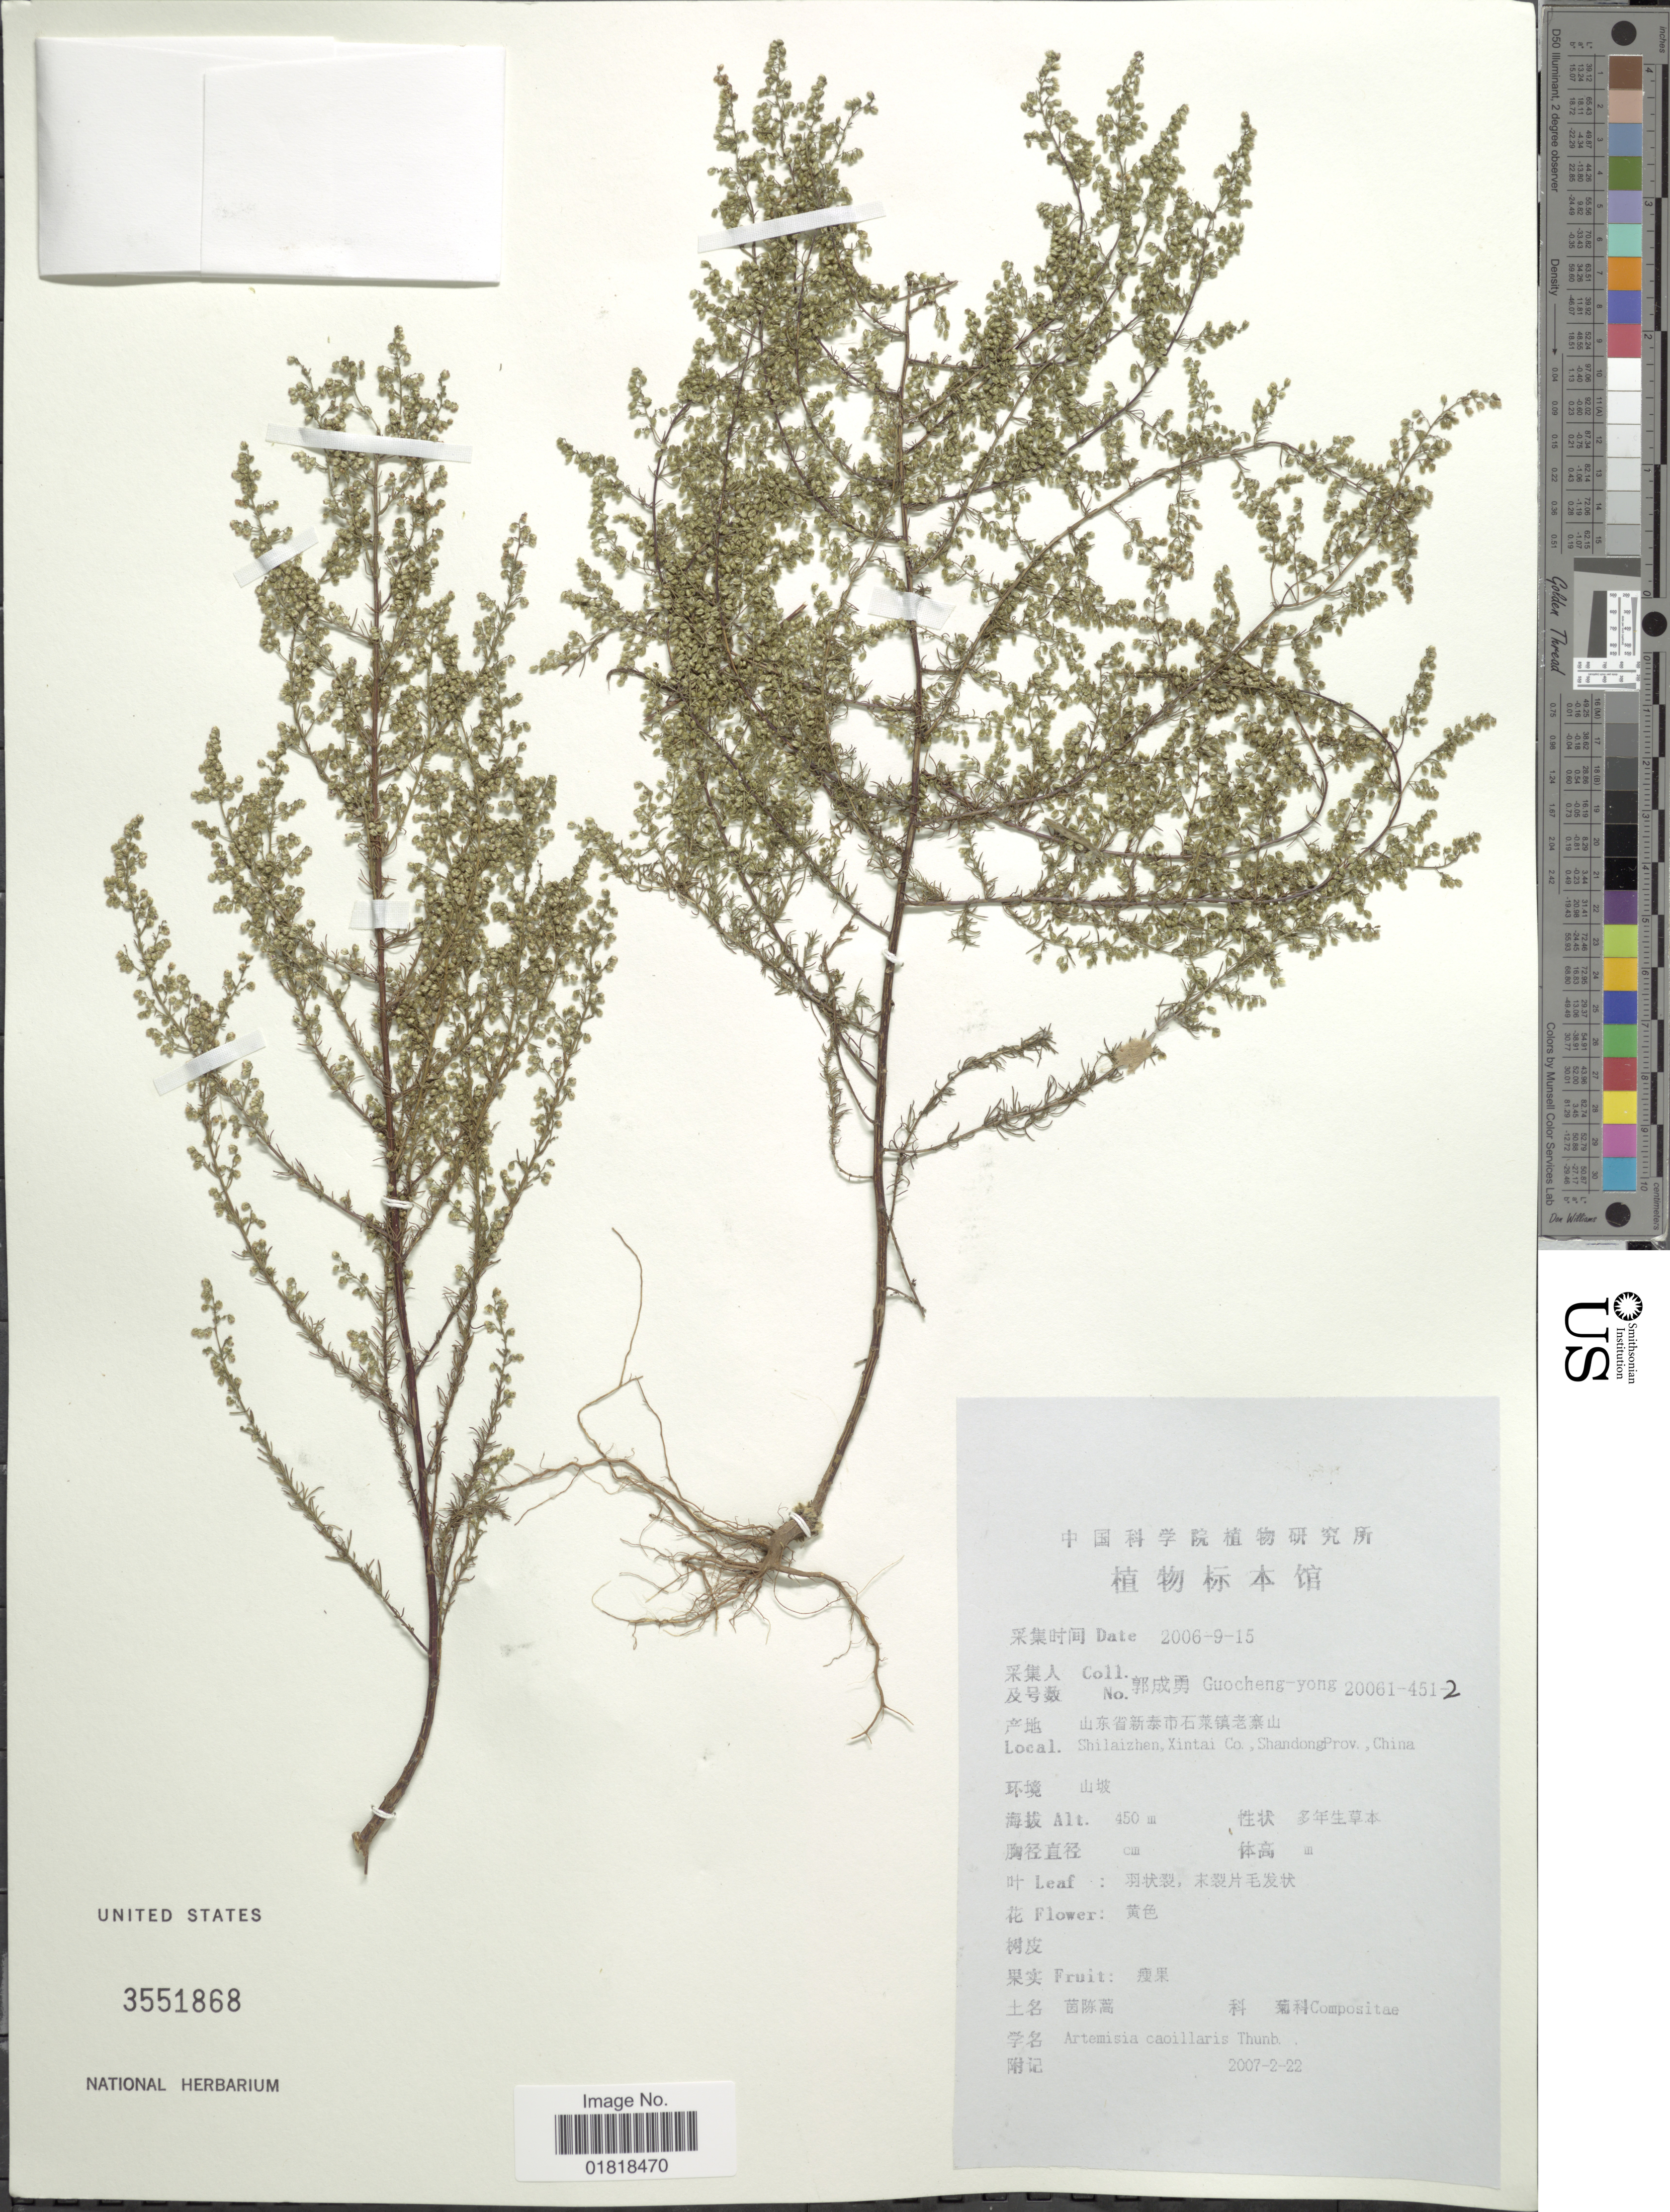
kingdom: Plantae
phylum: Tracheophyta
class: Magnoliopsida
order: Asterales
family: Asteraceae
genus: Artemisia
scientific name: Artemisia capillaris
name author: Thunb.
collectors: Guo cheng-yong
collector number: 20061-451-2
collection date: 2006-09-15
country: China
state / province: Shandong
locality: Shilaizhen, Xintai Co.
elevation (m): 450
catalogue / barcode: US 3551868